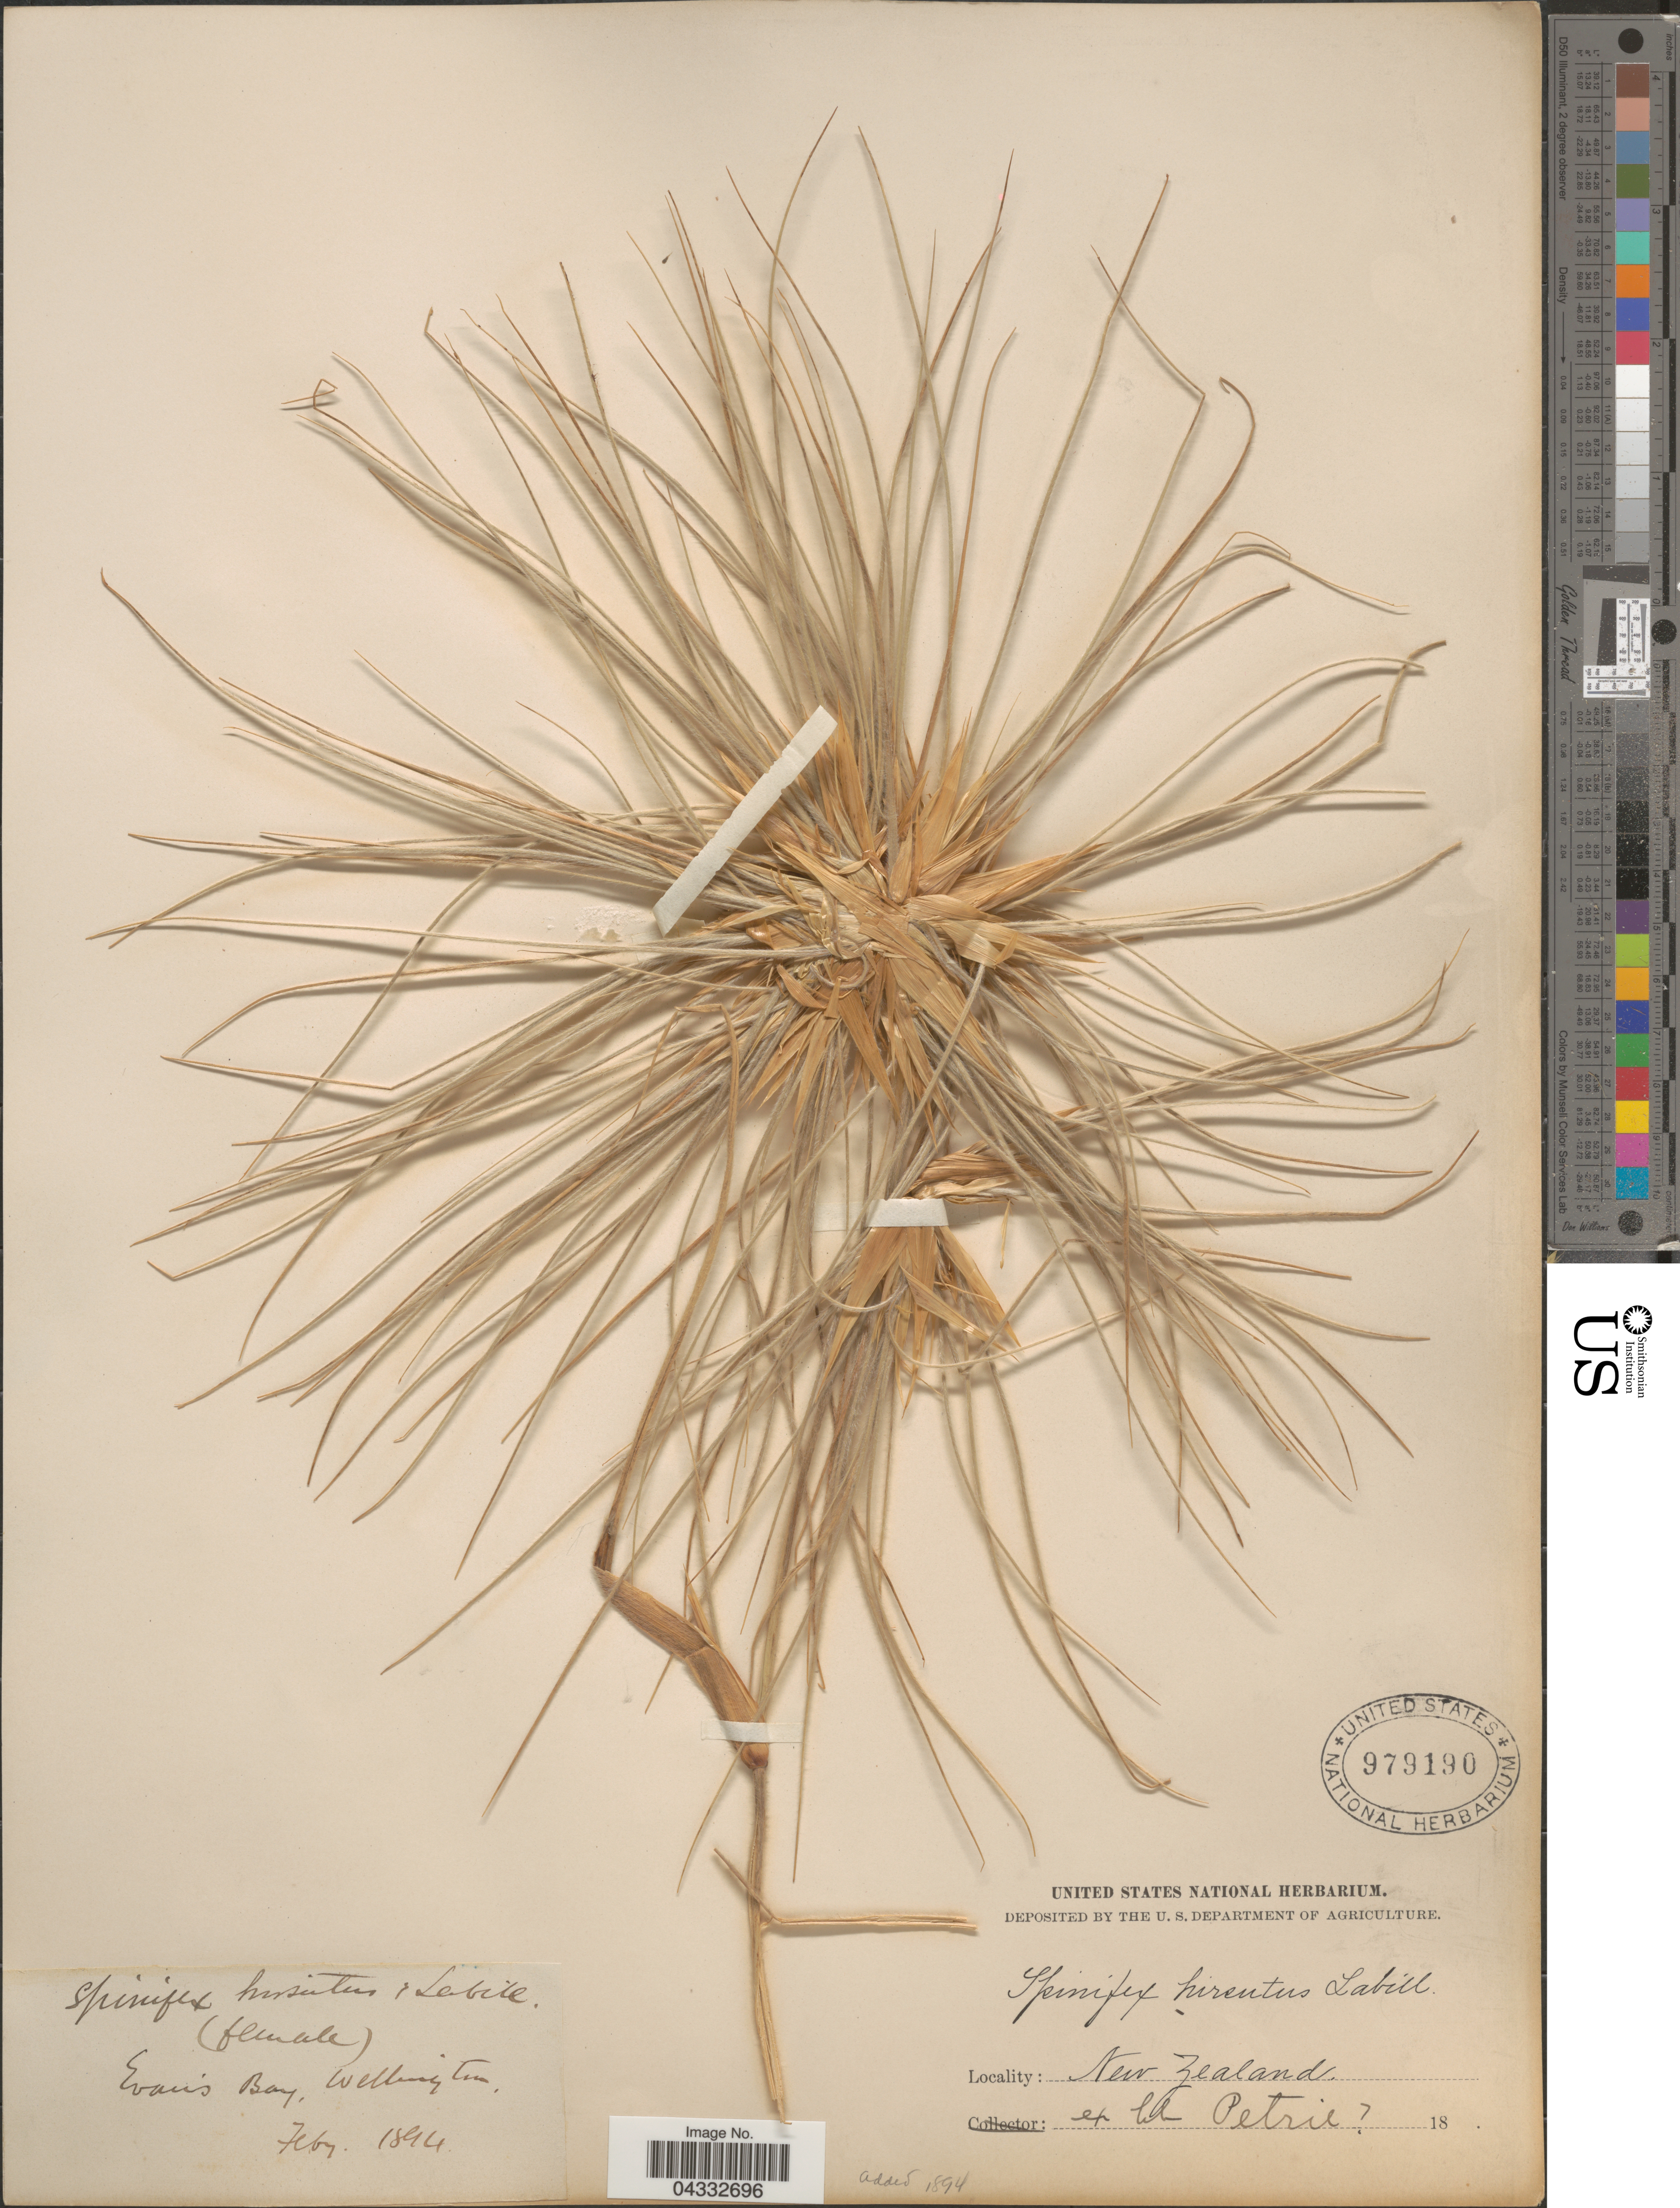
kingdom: Plantae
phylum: Tracheophyta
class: Liliopsida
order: Poales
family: Poaceae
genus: Spinifex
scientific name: Spinifex hirsutus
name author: Labill.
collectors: Ex herb. Petrie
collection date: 1894-02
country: New Zealand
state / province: Wellington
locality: Evan's Bay.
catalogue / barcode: US 979190